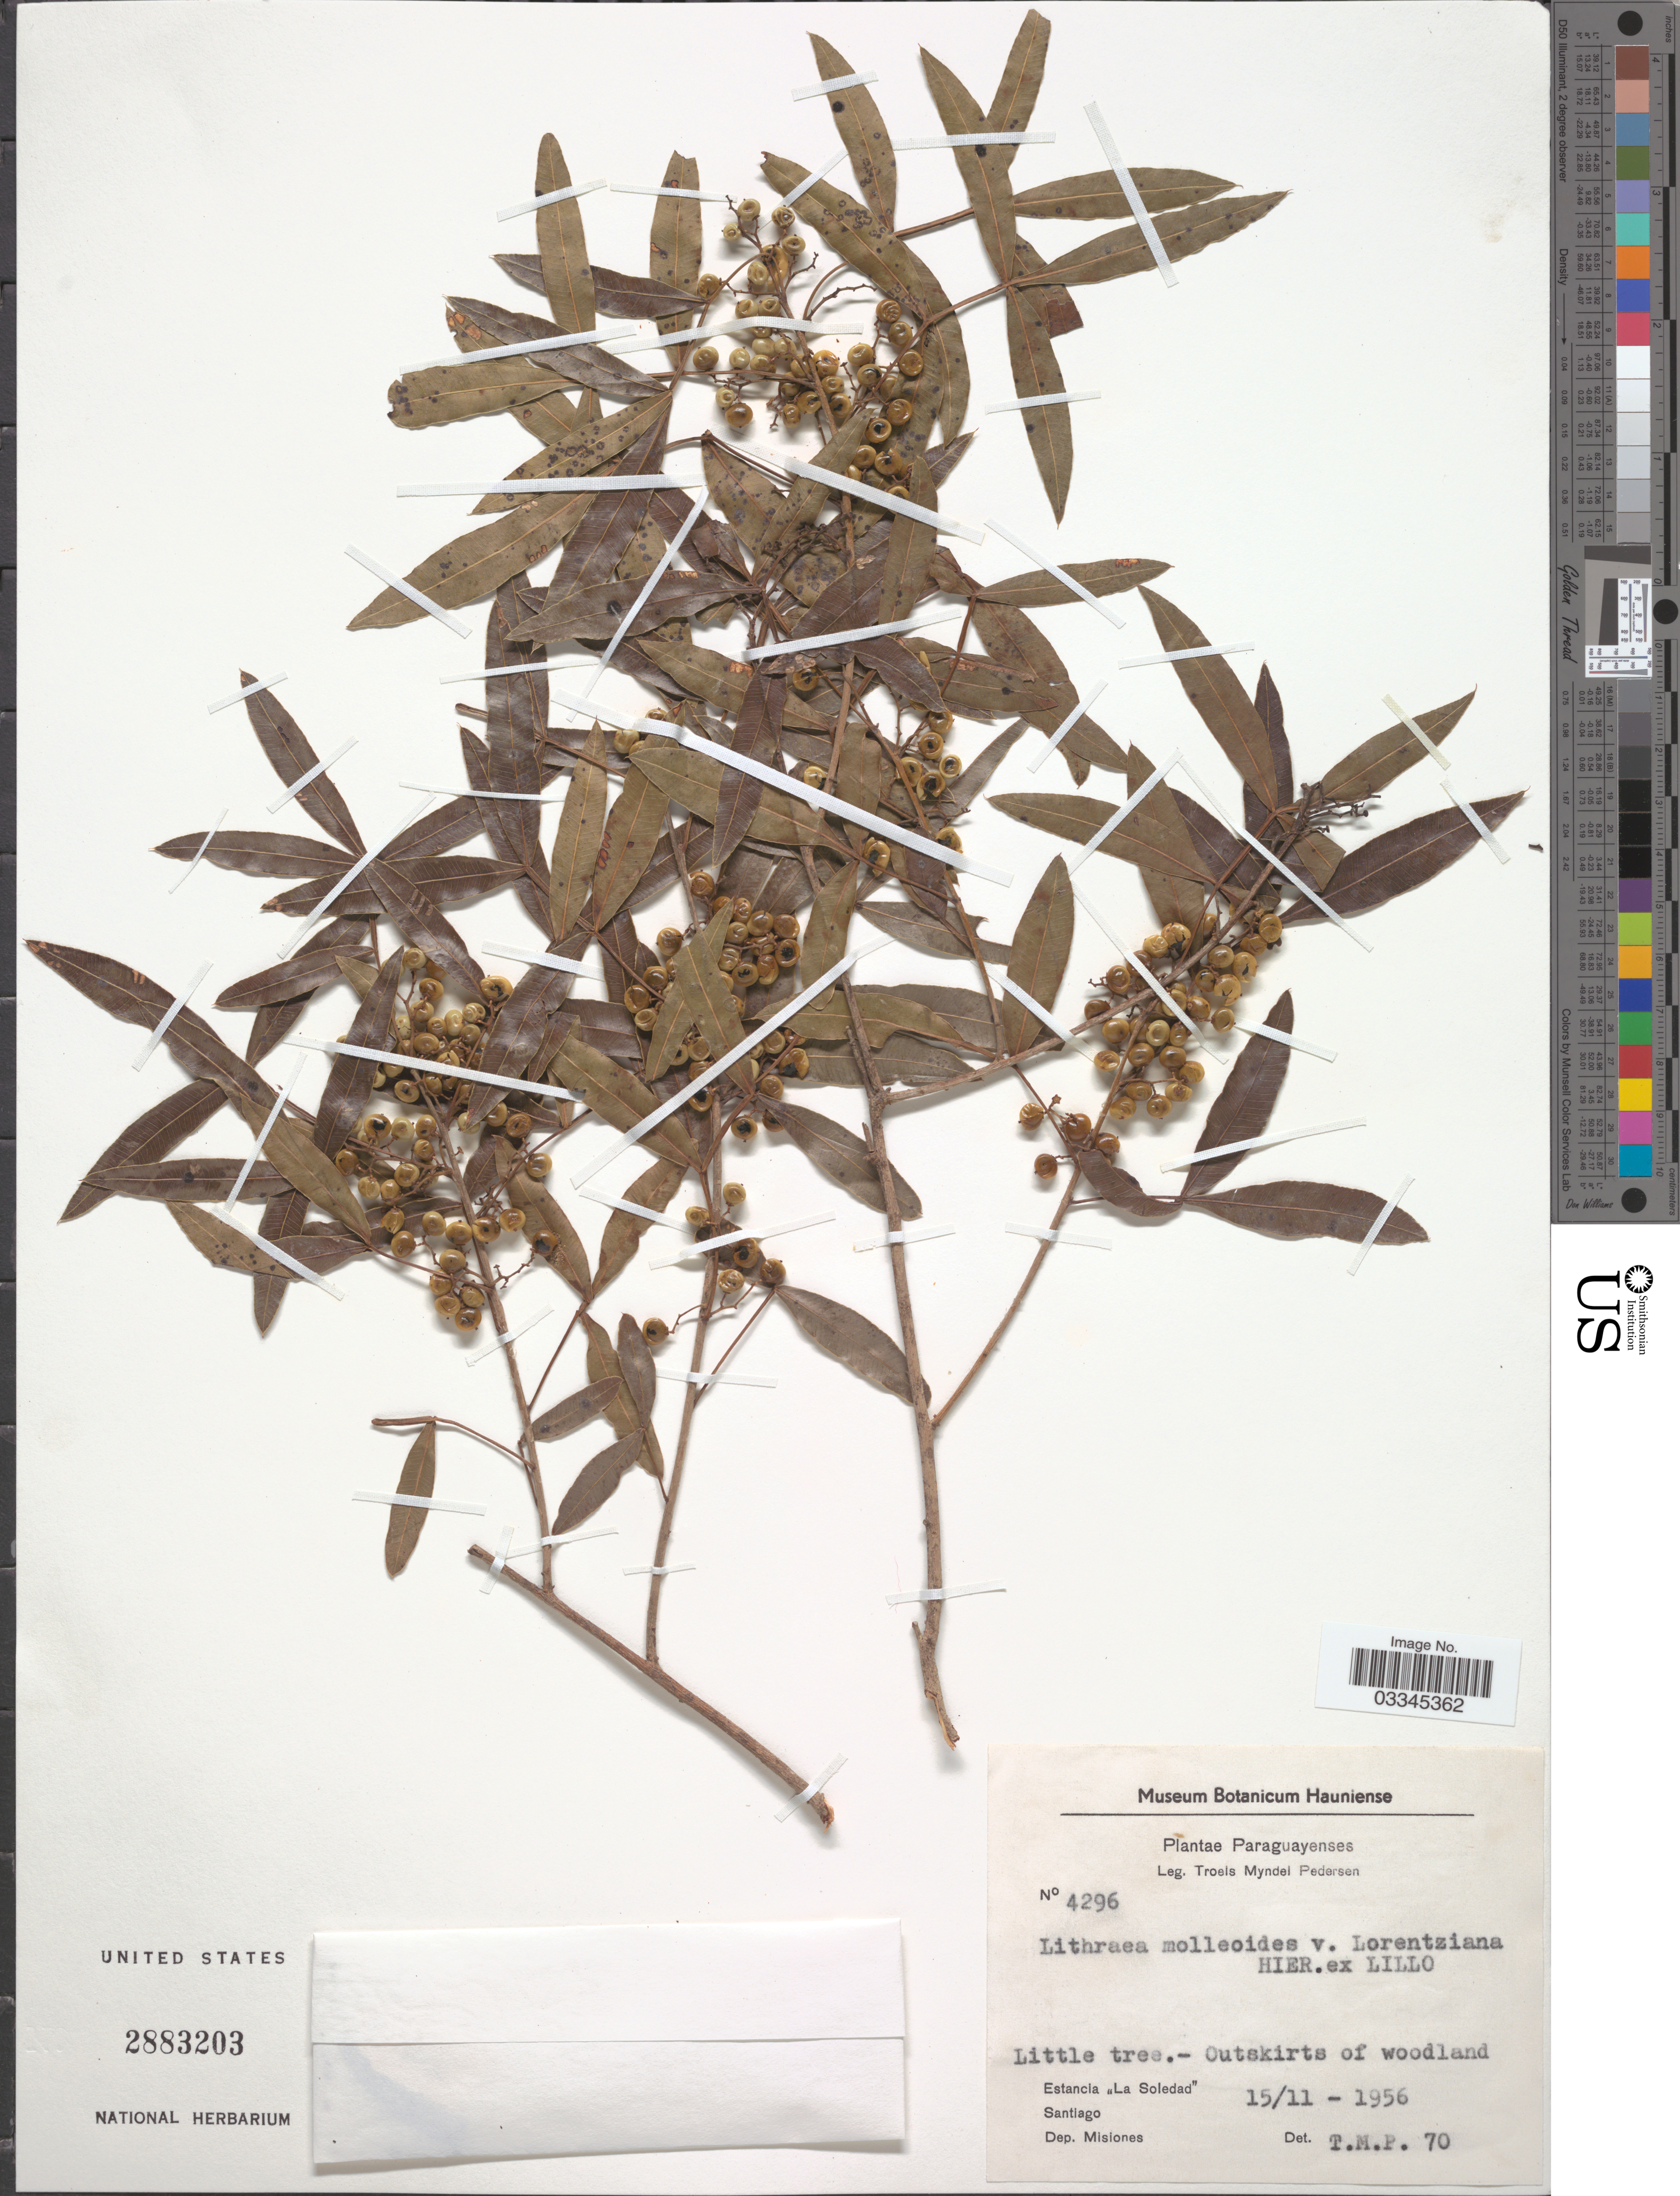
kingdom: Plantae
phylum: Tracheophyta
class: Magnoliopsida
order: Sapindales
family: Anacardiaceae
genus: Lithraea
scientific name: Lithraea molleoides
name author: (Vell.) Engl.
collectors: T. Pederson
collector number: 4296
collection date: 1956-11-15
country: Argentina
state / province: Misiones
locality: Estancia "La Soledad". Santiago, Dep. Misiones.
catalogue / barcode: US 2883203